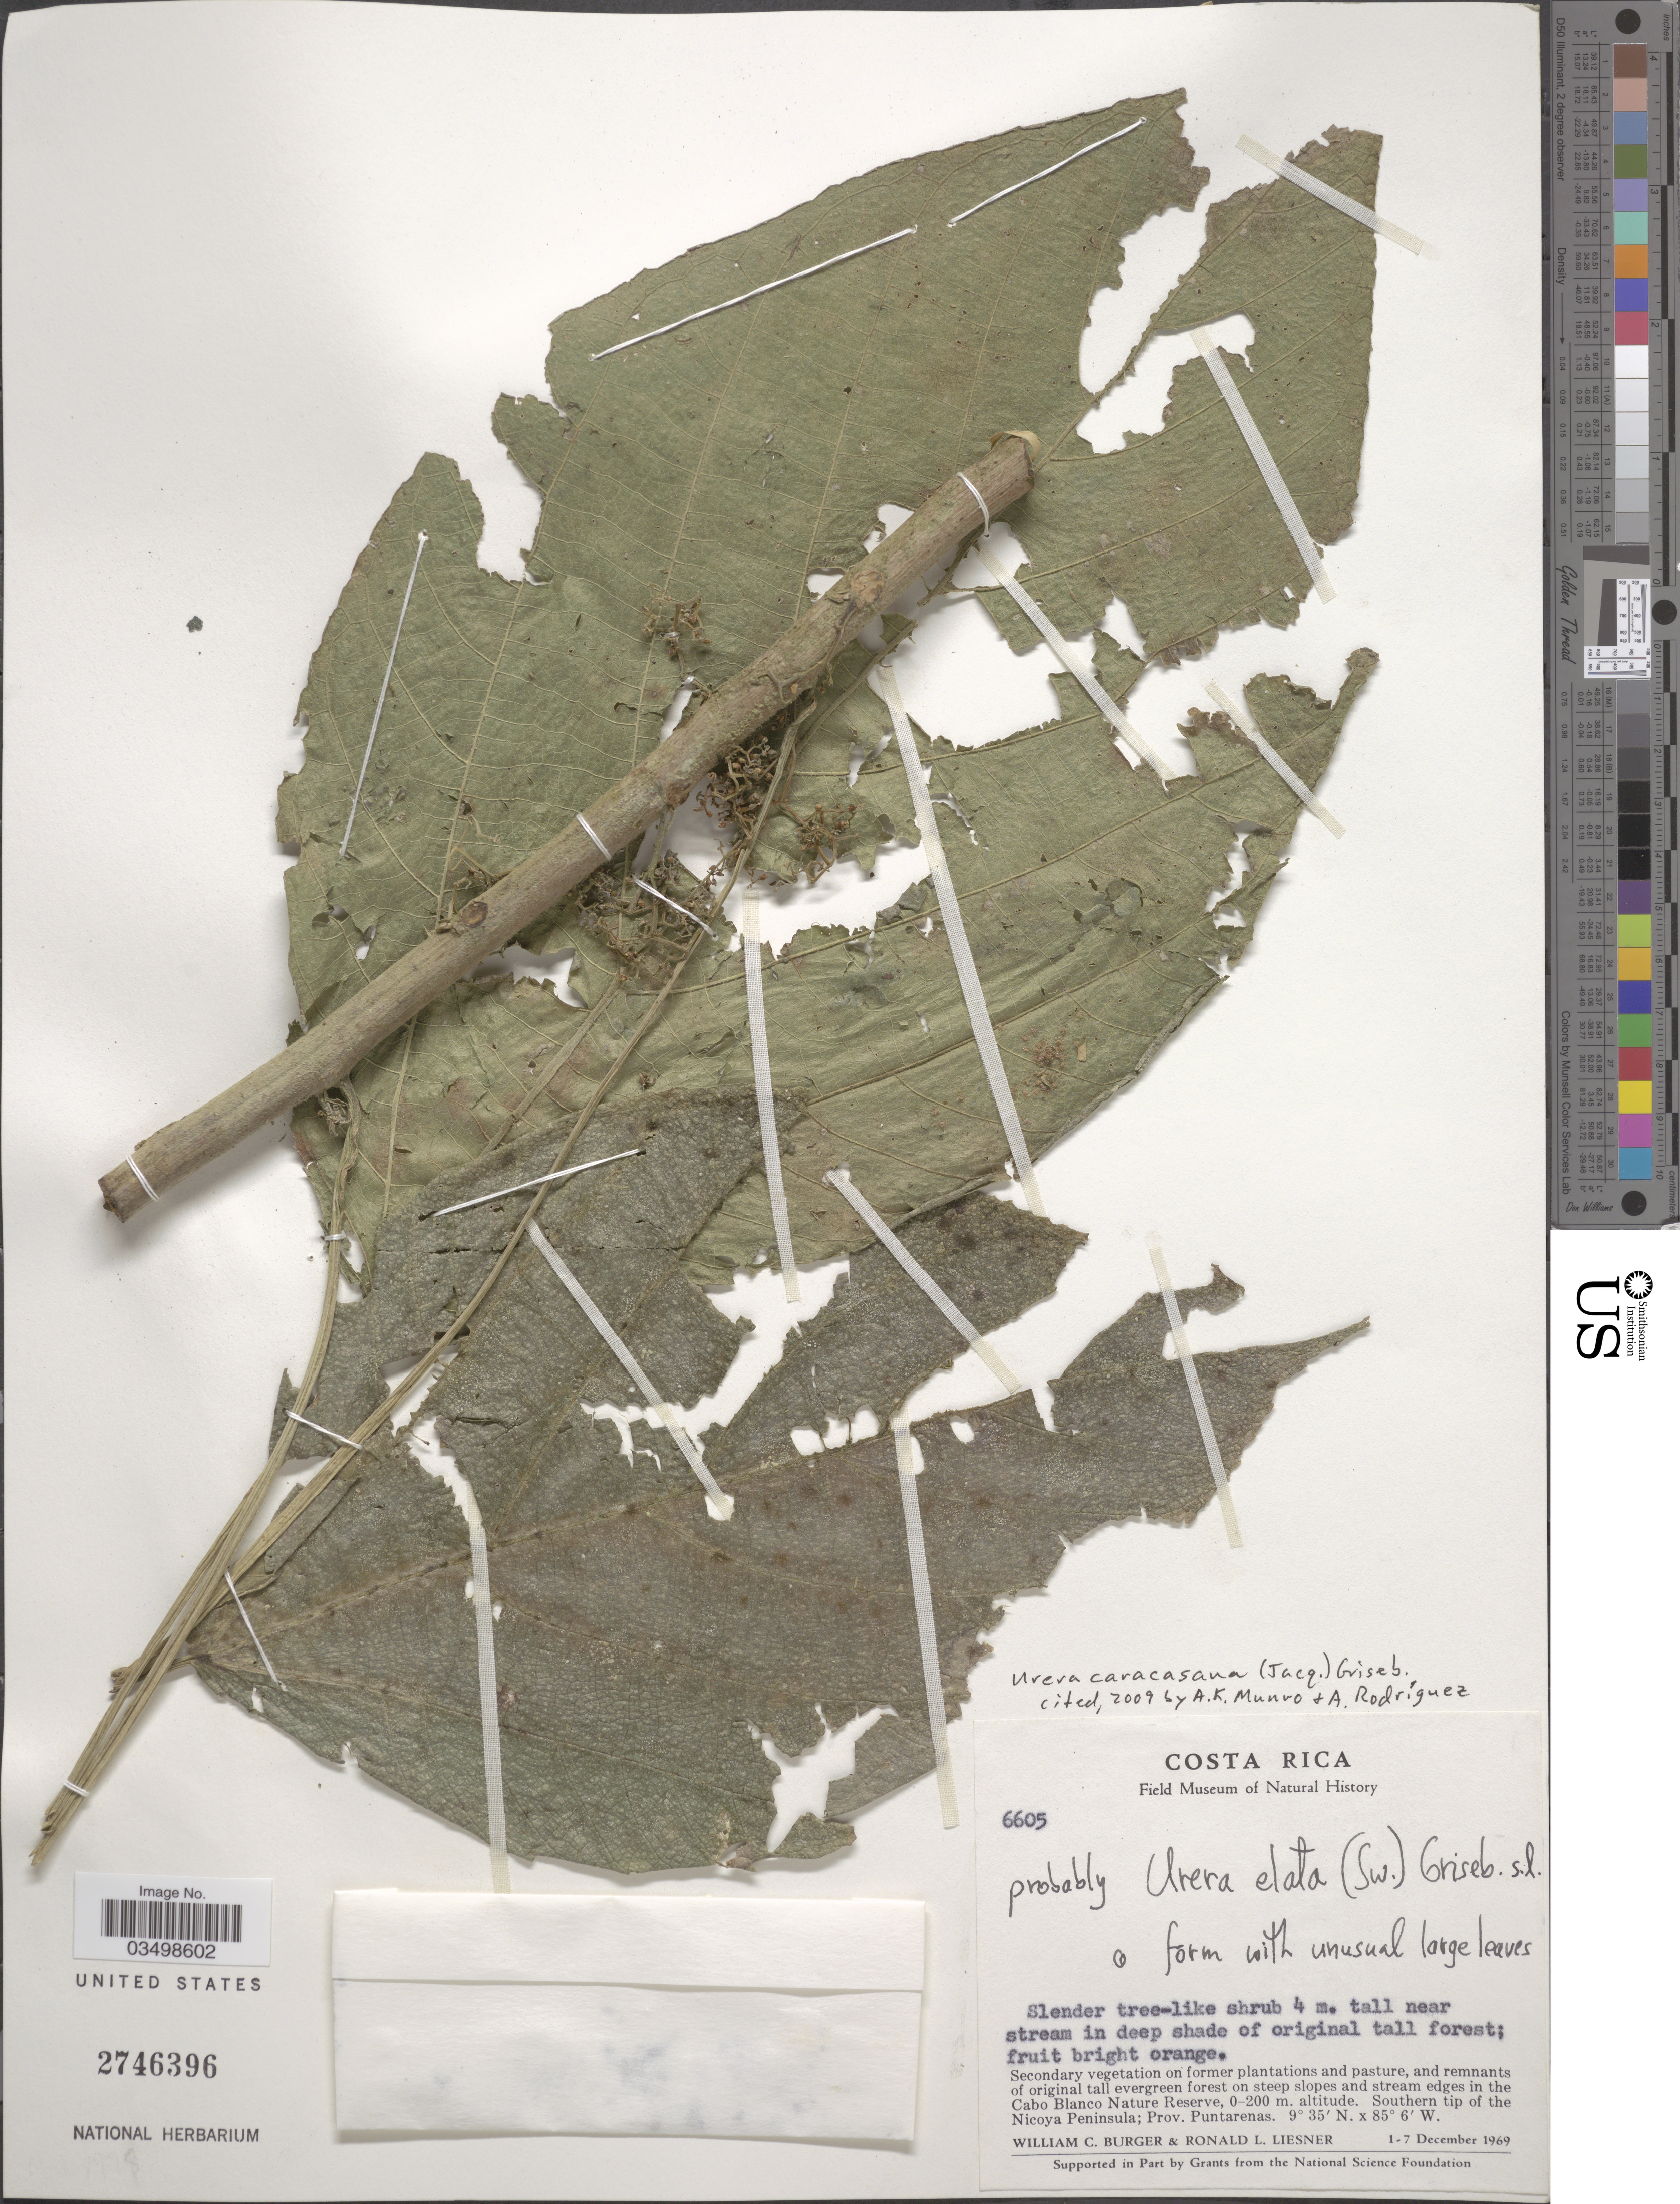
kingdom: Plantae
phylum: Tracheophyta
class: Magnoliopsida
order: Rosales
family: Urticaceae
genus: Urera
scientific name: Urera caracasana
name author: (Jacq.) Gaudich. ex Griseb.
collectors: W. Burger & R. L. Liesner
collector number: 6605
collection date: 1969-12-01/1969-12-07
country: Costa Rica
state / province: Puntarenas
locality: On steep slopes and stream edges in the Cabo Blanco Nature Reserve. Southern tip of the Nicoya Peninsula.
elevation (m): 0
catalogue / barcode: US 2746396